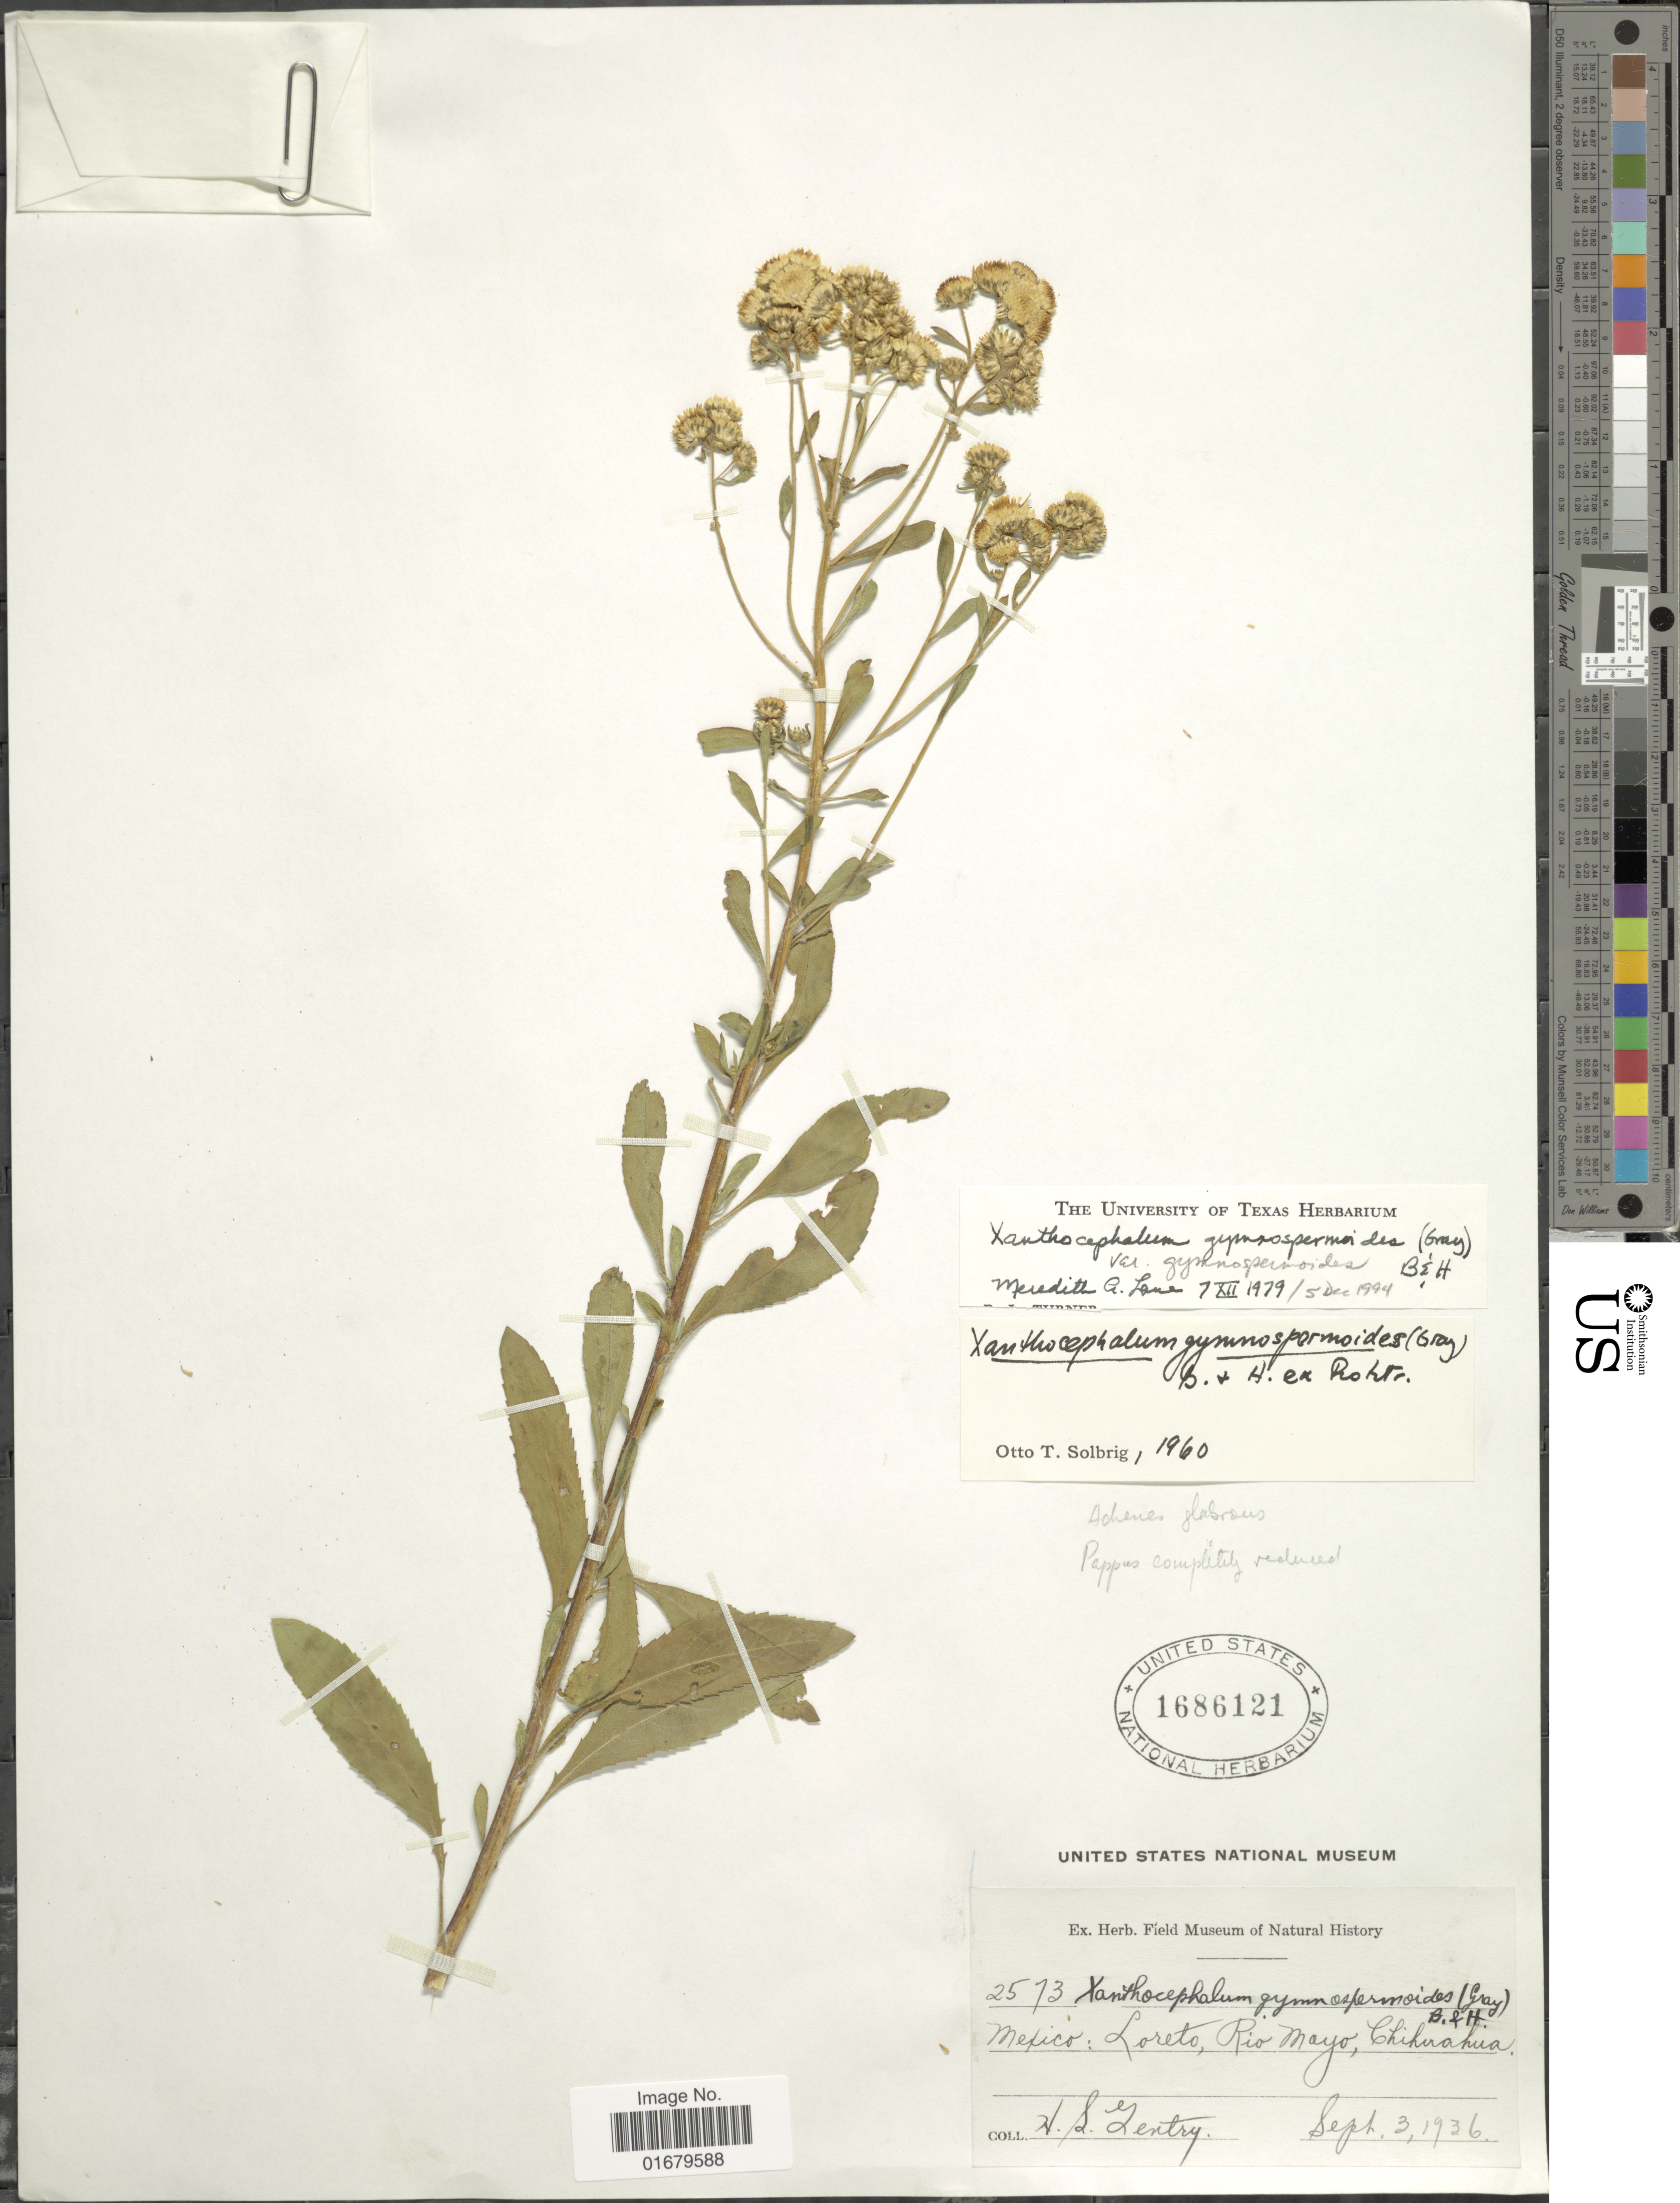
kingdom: Plantae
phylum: Tracheophyta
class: Magnoliopsida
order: Asterales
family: Asteraceae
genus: Xanthocephalum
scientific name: Xanthocephalum gymnospermoides var. gymnospermoides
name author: (A. Gray) Benth. & Hook. f.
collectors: H. S. Gentry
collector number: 2573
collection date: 1936-09-03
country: Mexico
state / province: Chihuahua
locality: Loreto, Rio Mayo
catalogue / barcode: US 1686121